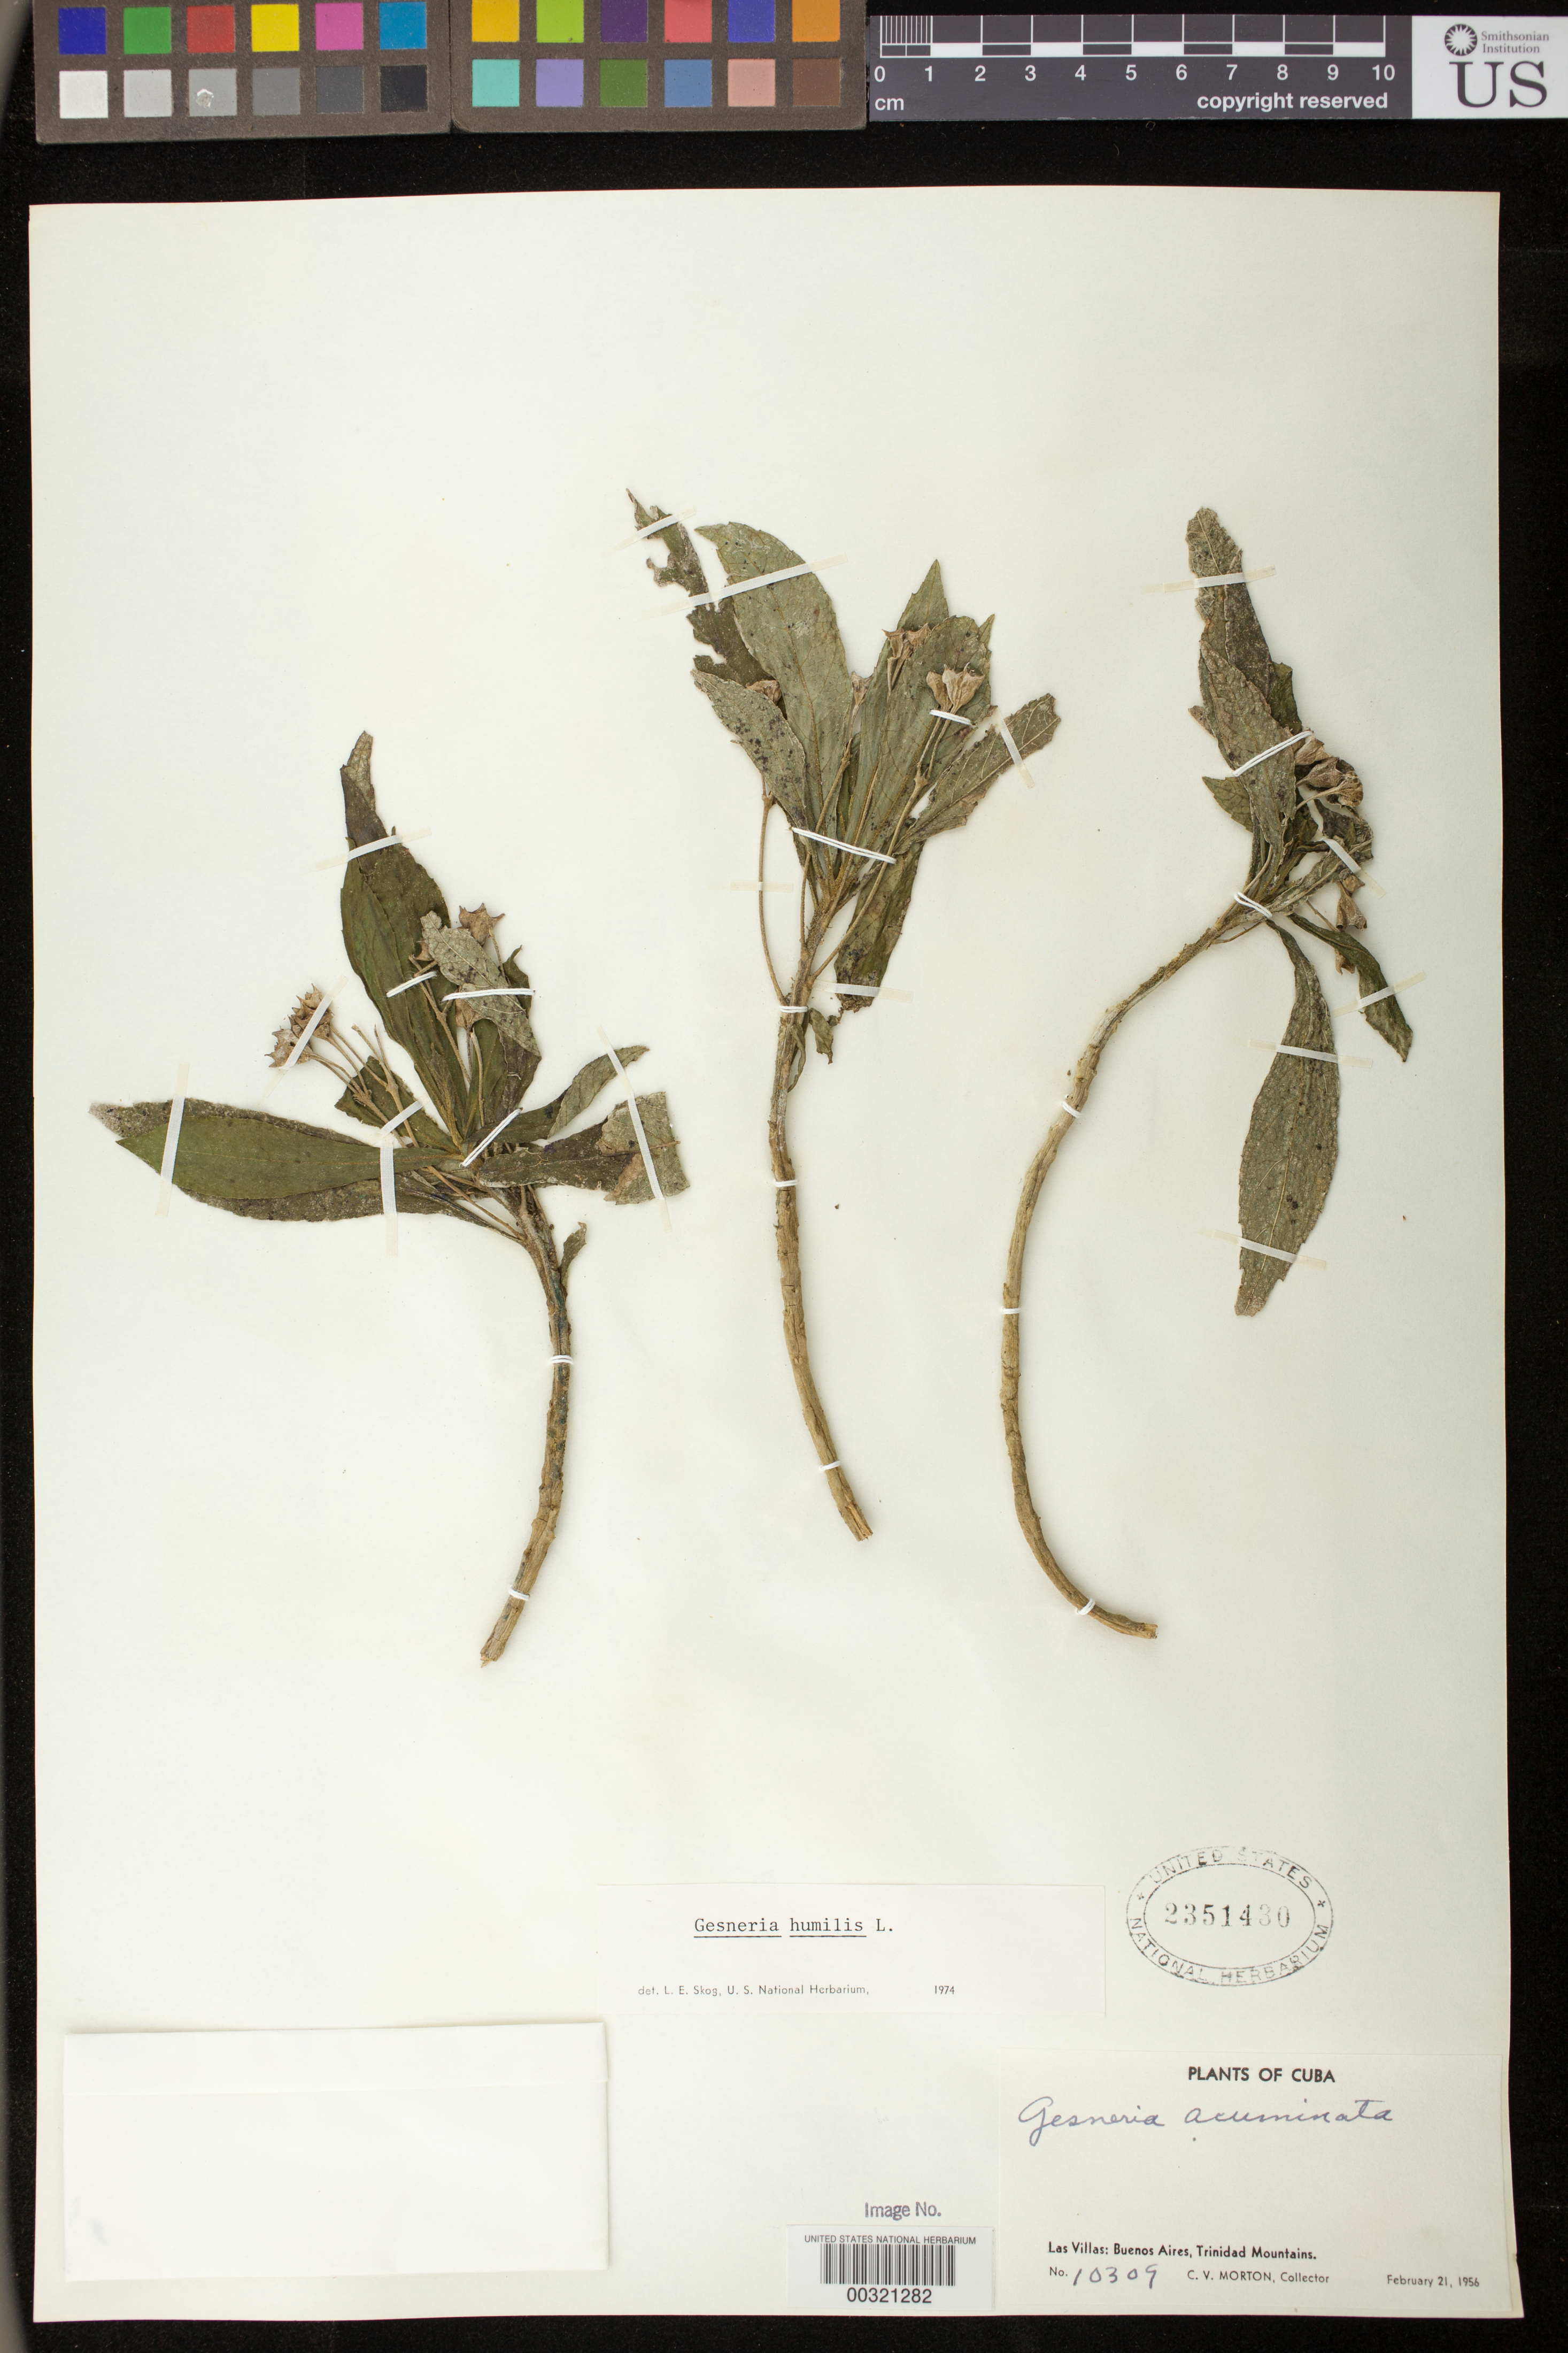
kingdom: Plantae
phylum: Tracheophyta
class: Magnoliopsida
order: Lamiales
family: Gesneriaceae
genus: Gesneria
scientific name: Gesneria humilis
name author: L.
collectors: C. V. Morton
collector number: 10309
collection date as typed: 21 Feb 1956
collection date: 1956-02-21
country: Cuba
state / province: Las Villas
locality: Buenos Aires, Trinidad Mountains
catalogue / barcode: US 2351430